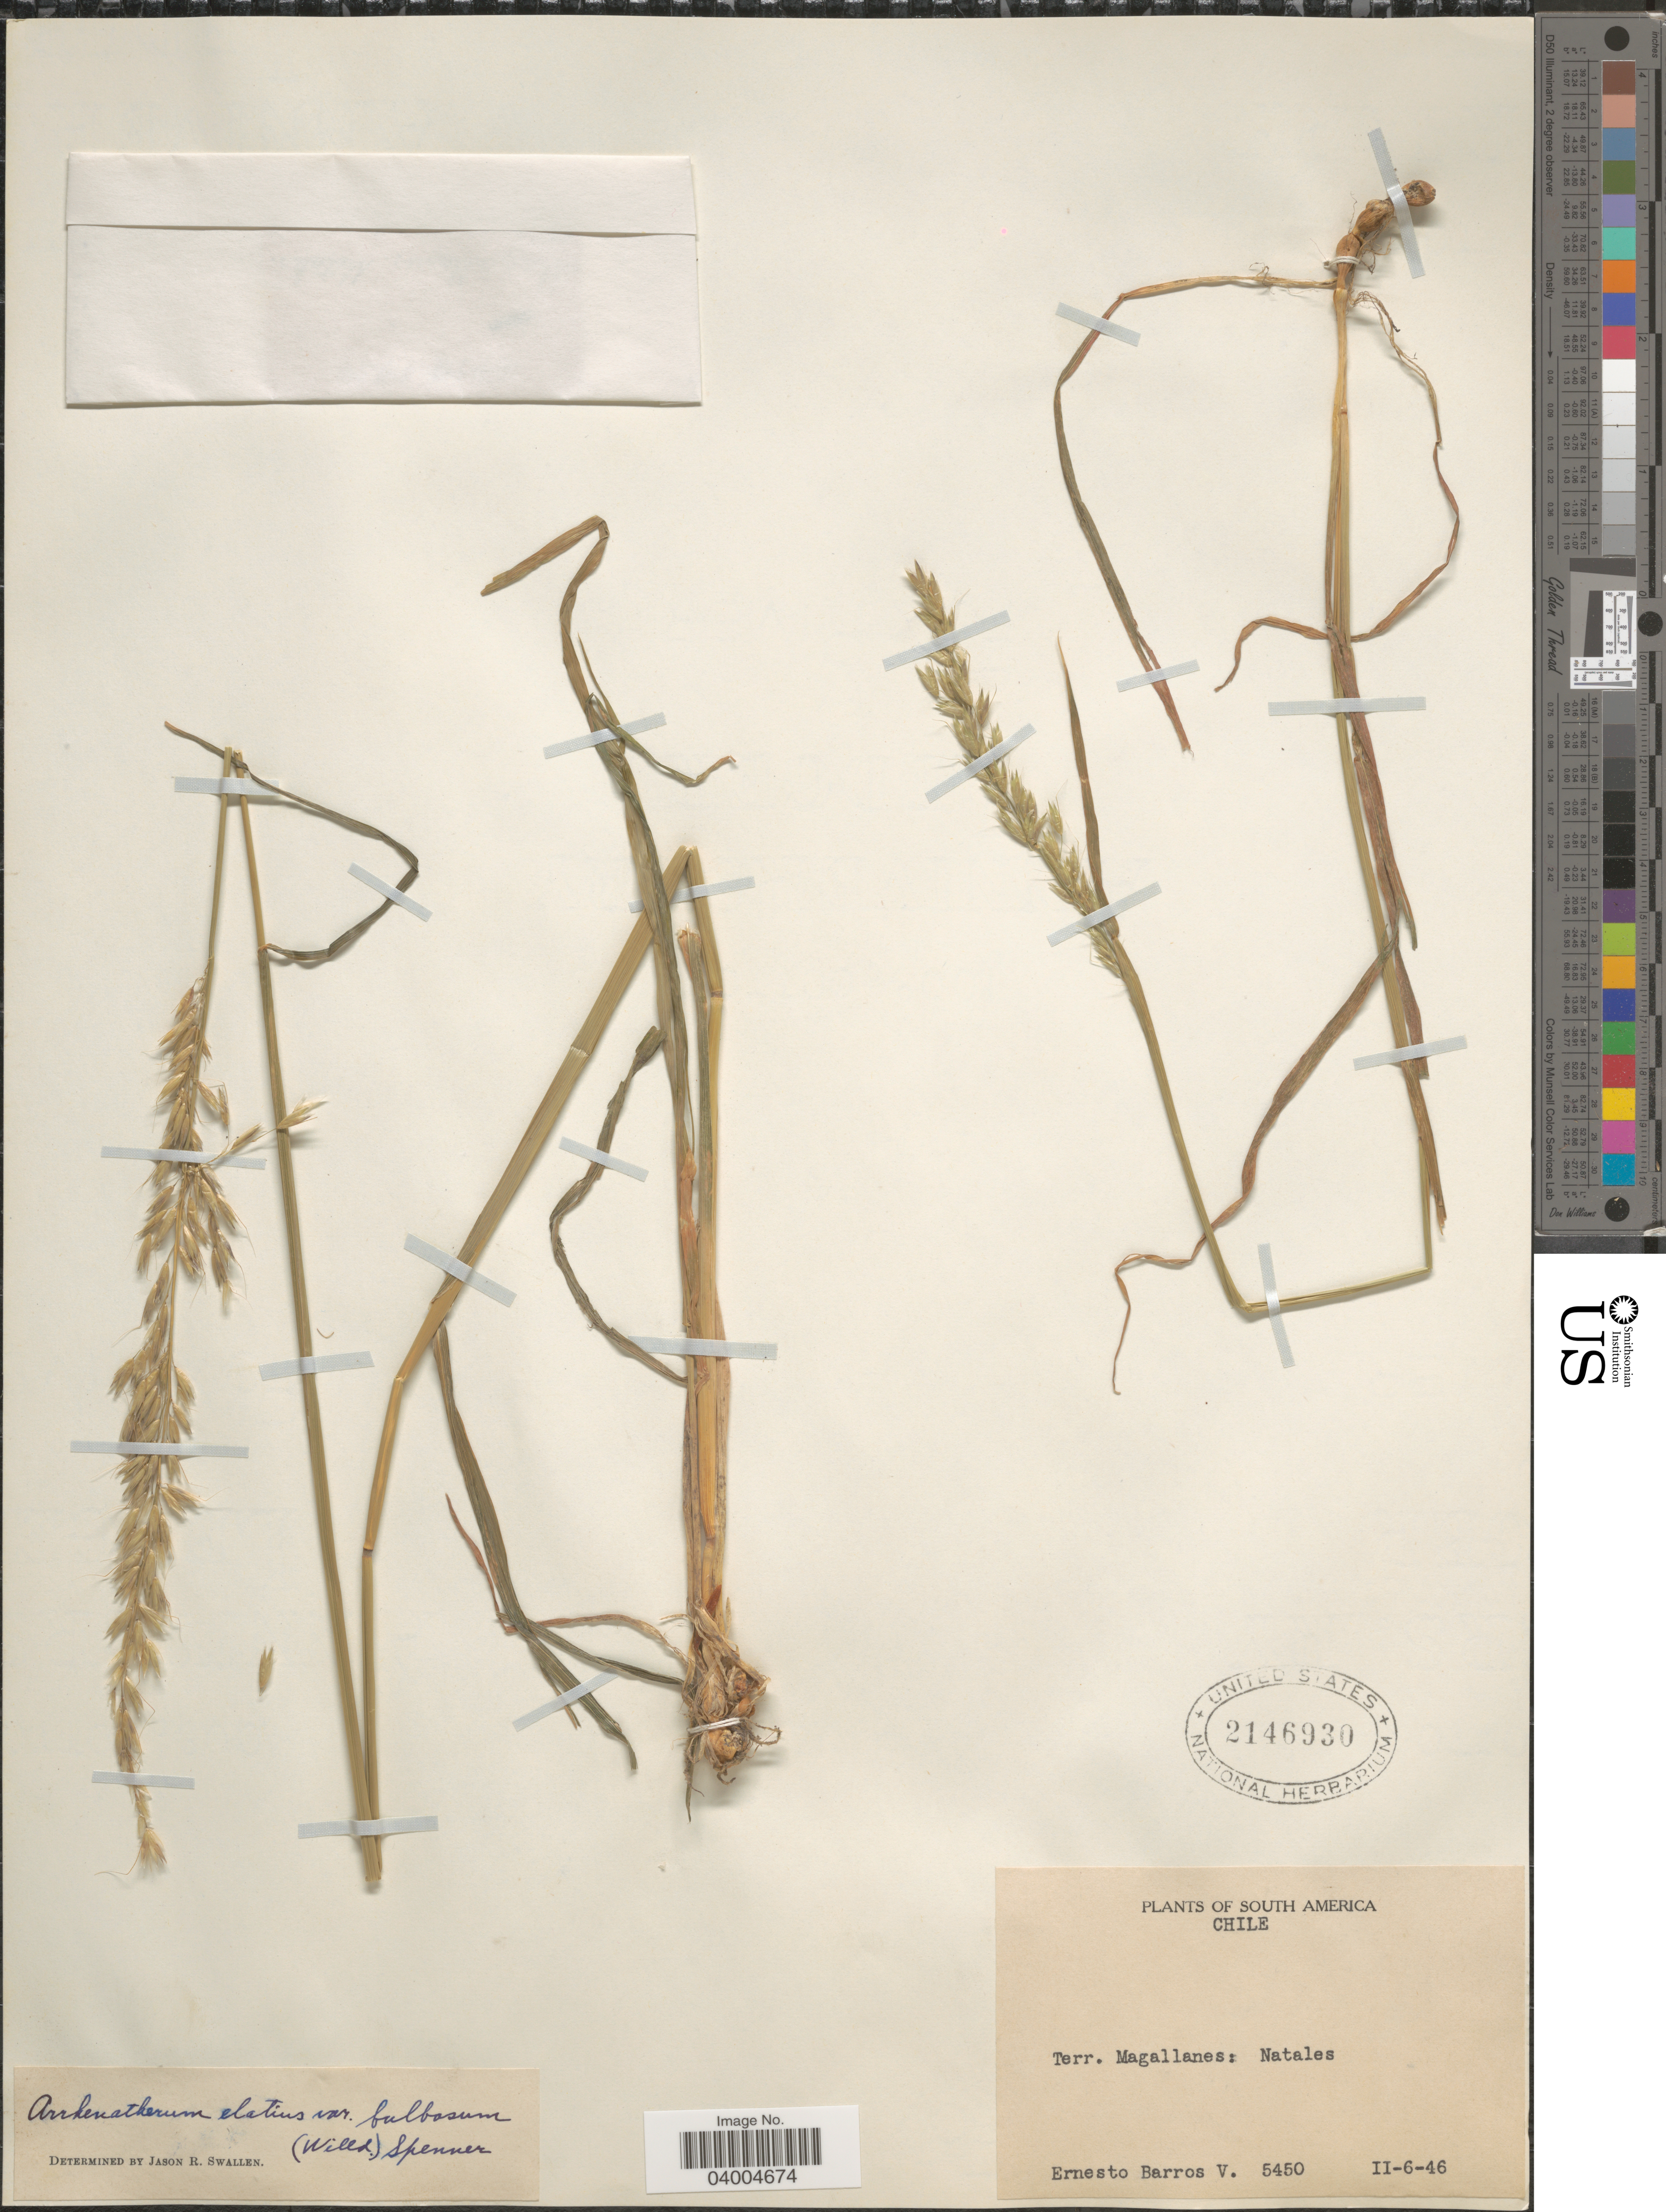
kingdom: Plantae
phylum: Tracheophyta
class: Liliopsida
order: Poales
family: Poaceae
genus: Arrhenatherum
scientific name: Arrhenatherum elatius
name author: (L.) J. Presl & C. Presl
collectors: E. Barros V.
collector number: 5450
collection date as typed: Transcribed d/m/y: 6/2/46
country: Chile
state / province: Magallanes y de la Antártica Chilena (XII)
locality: Terr. Magallanes: Natales.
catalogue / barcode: US 2146930